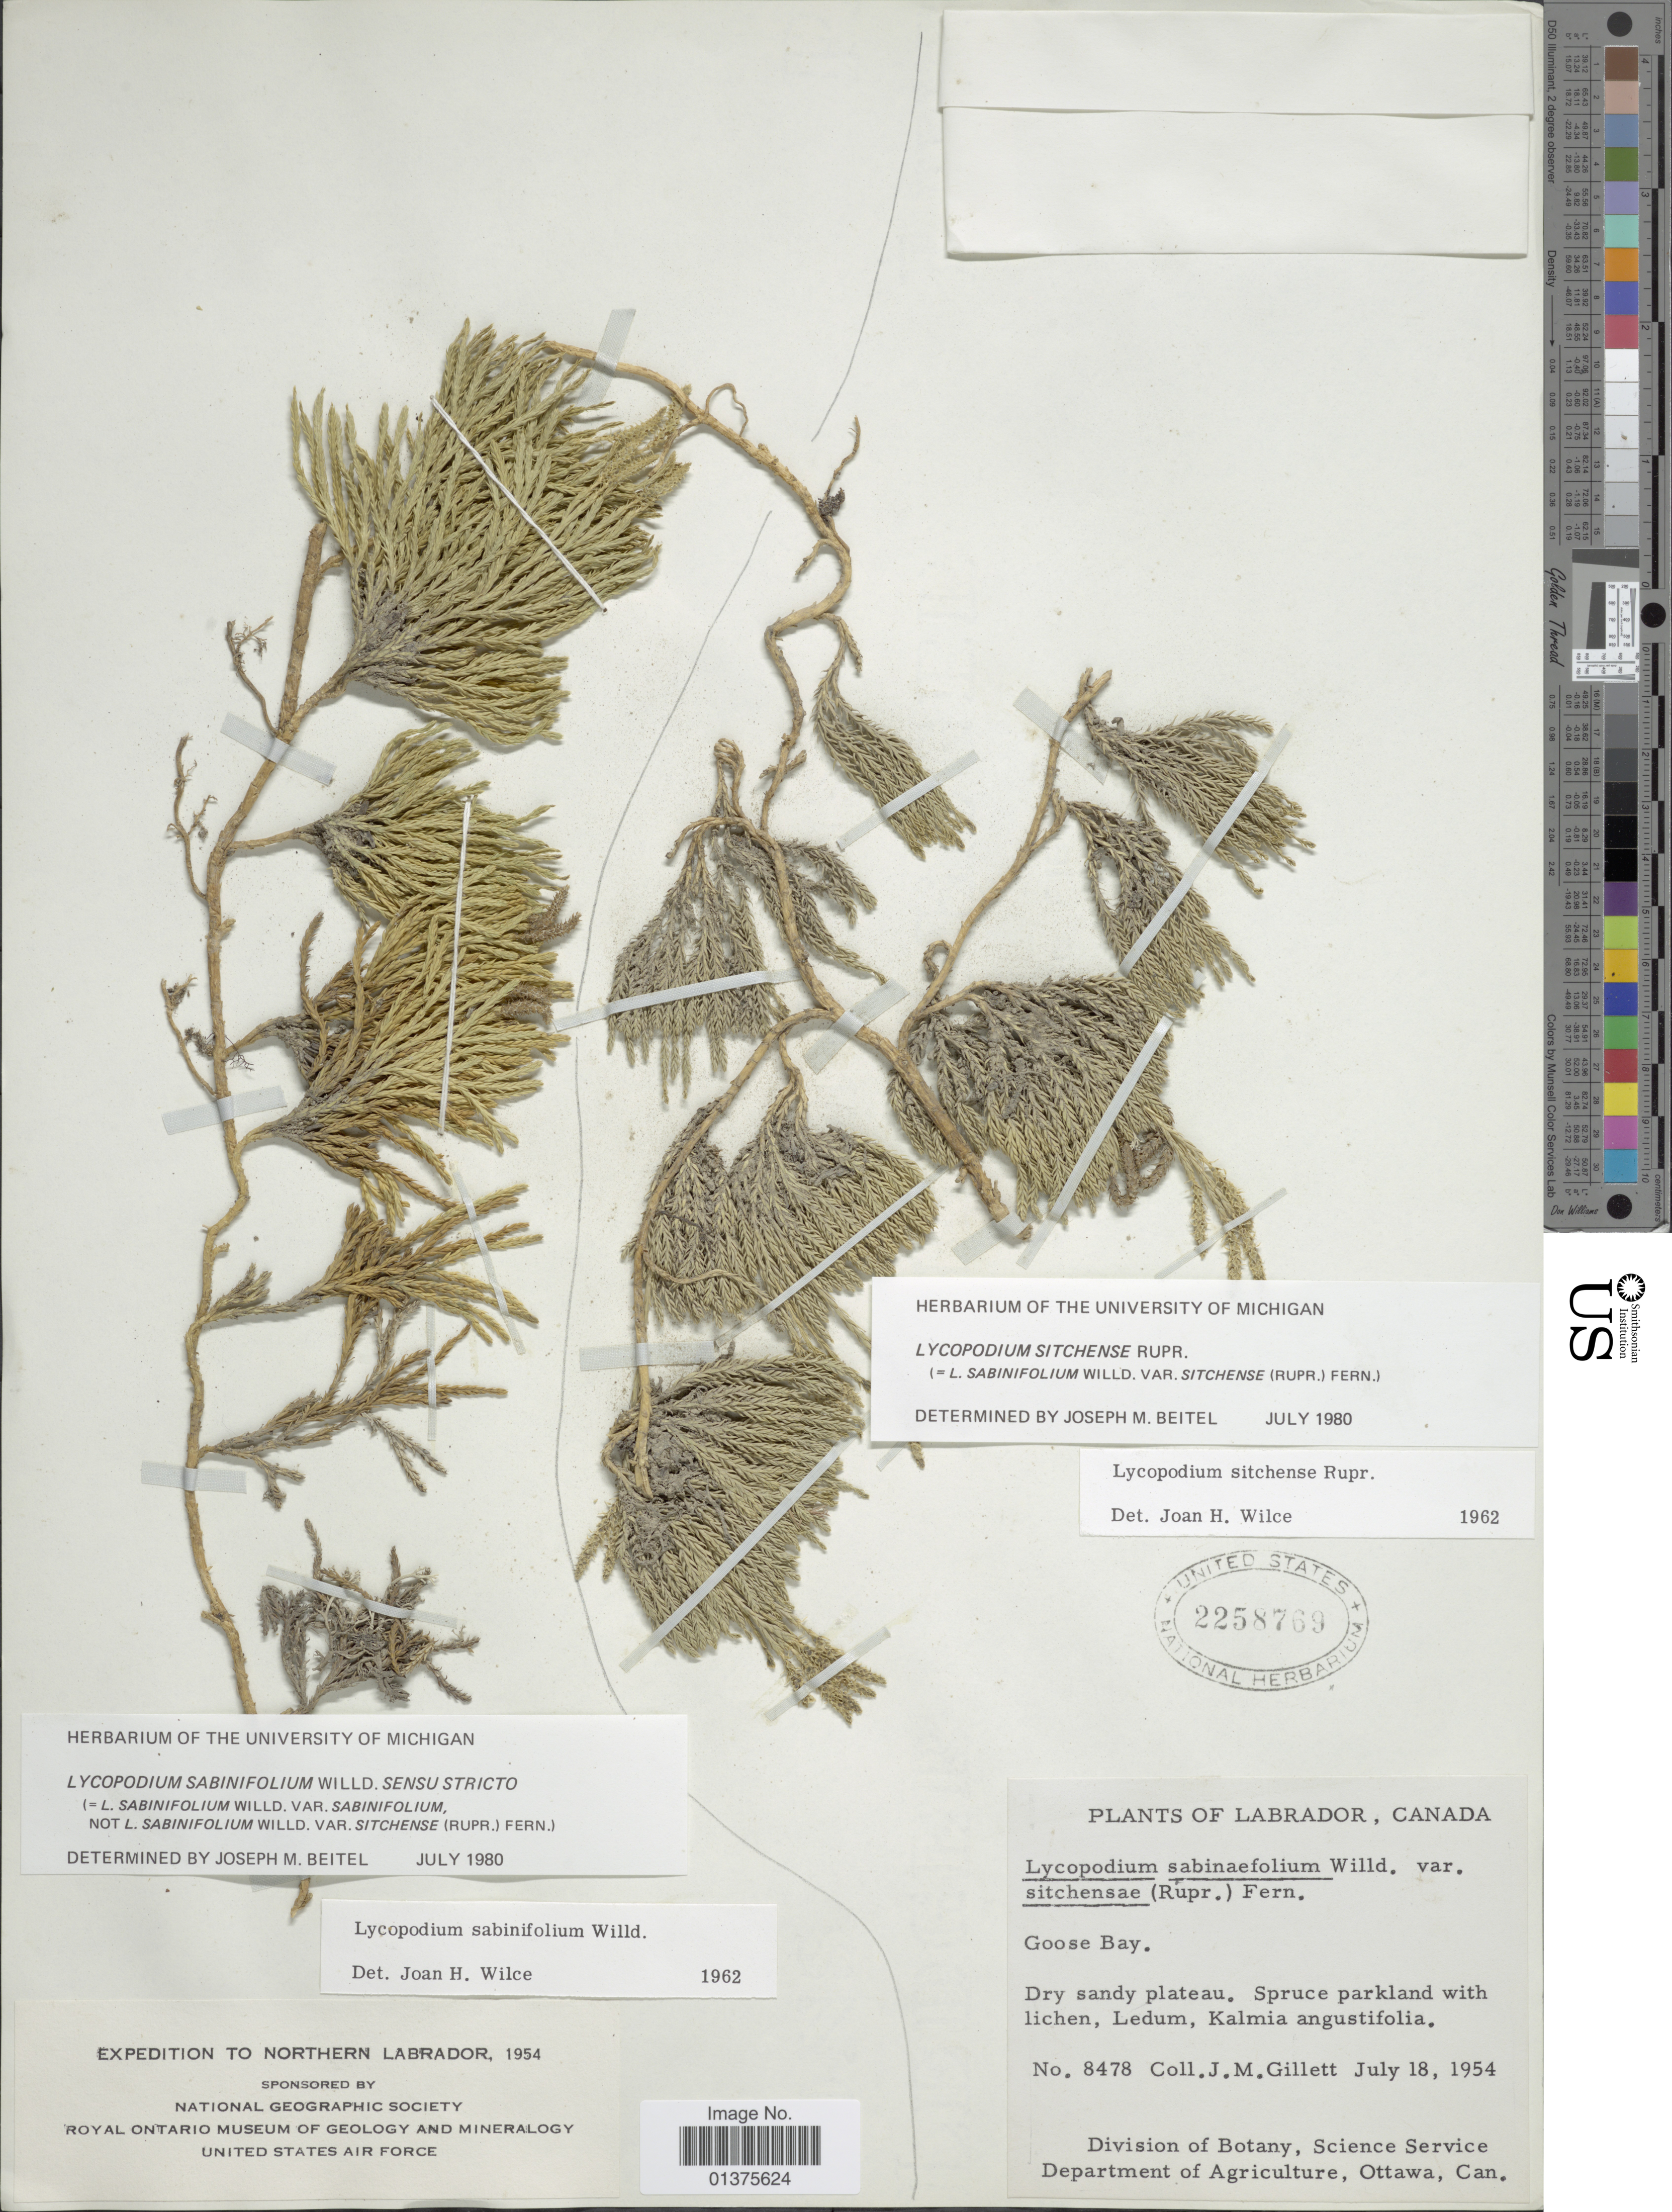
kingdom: Plantae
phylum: Tracheophyta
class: Lycopodiopsida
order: Lycopodiales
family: Lycopodiaceae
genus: Diphasiastrum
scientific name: Diphasiastrum sitchense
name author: (Rupr.) Holub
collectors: J. M. Gillett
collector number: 8478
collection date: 1954-07-18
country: Canada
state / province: Newfoundland and Labrador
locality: Labrador, Goose Bay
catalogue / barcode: US 2258769